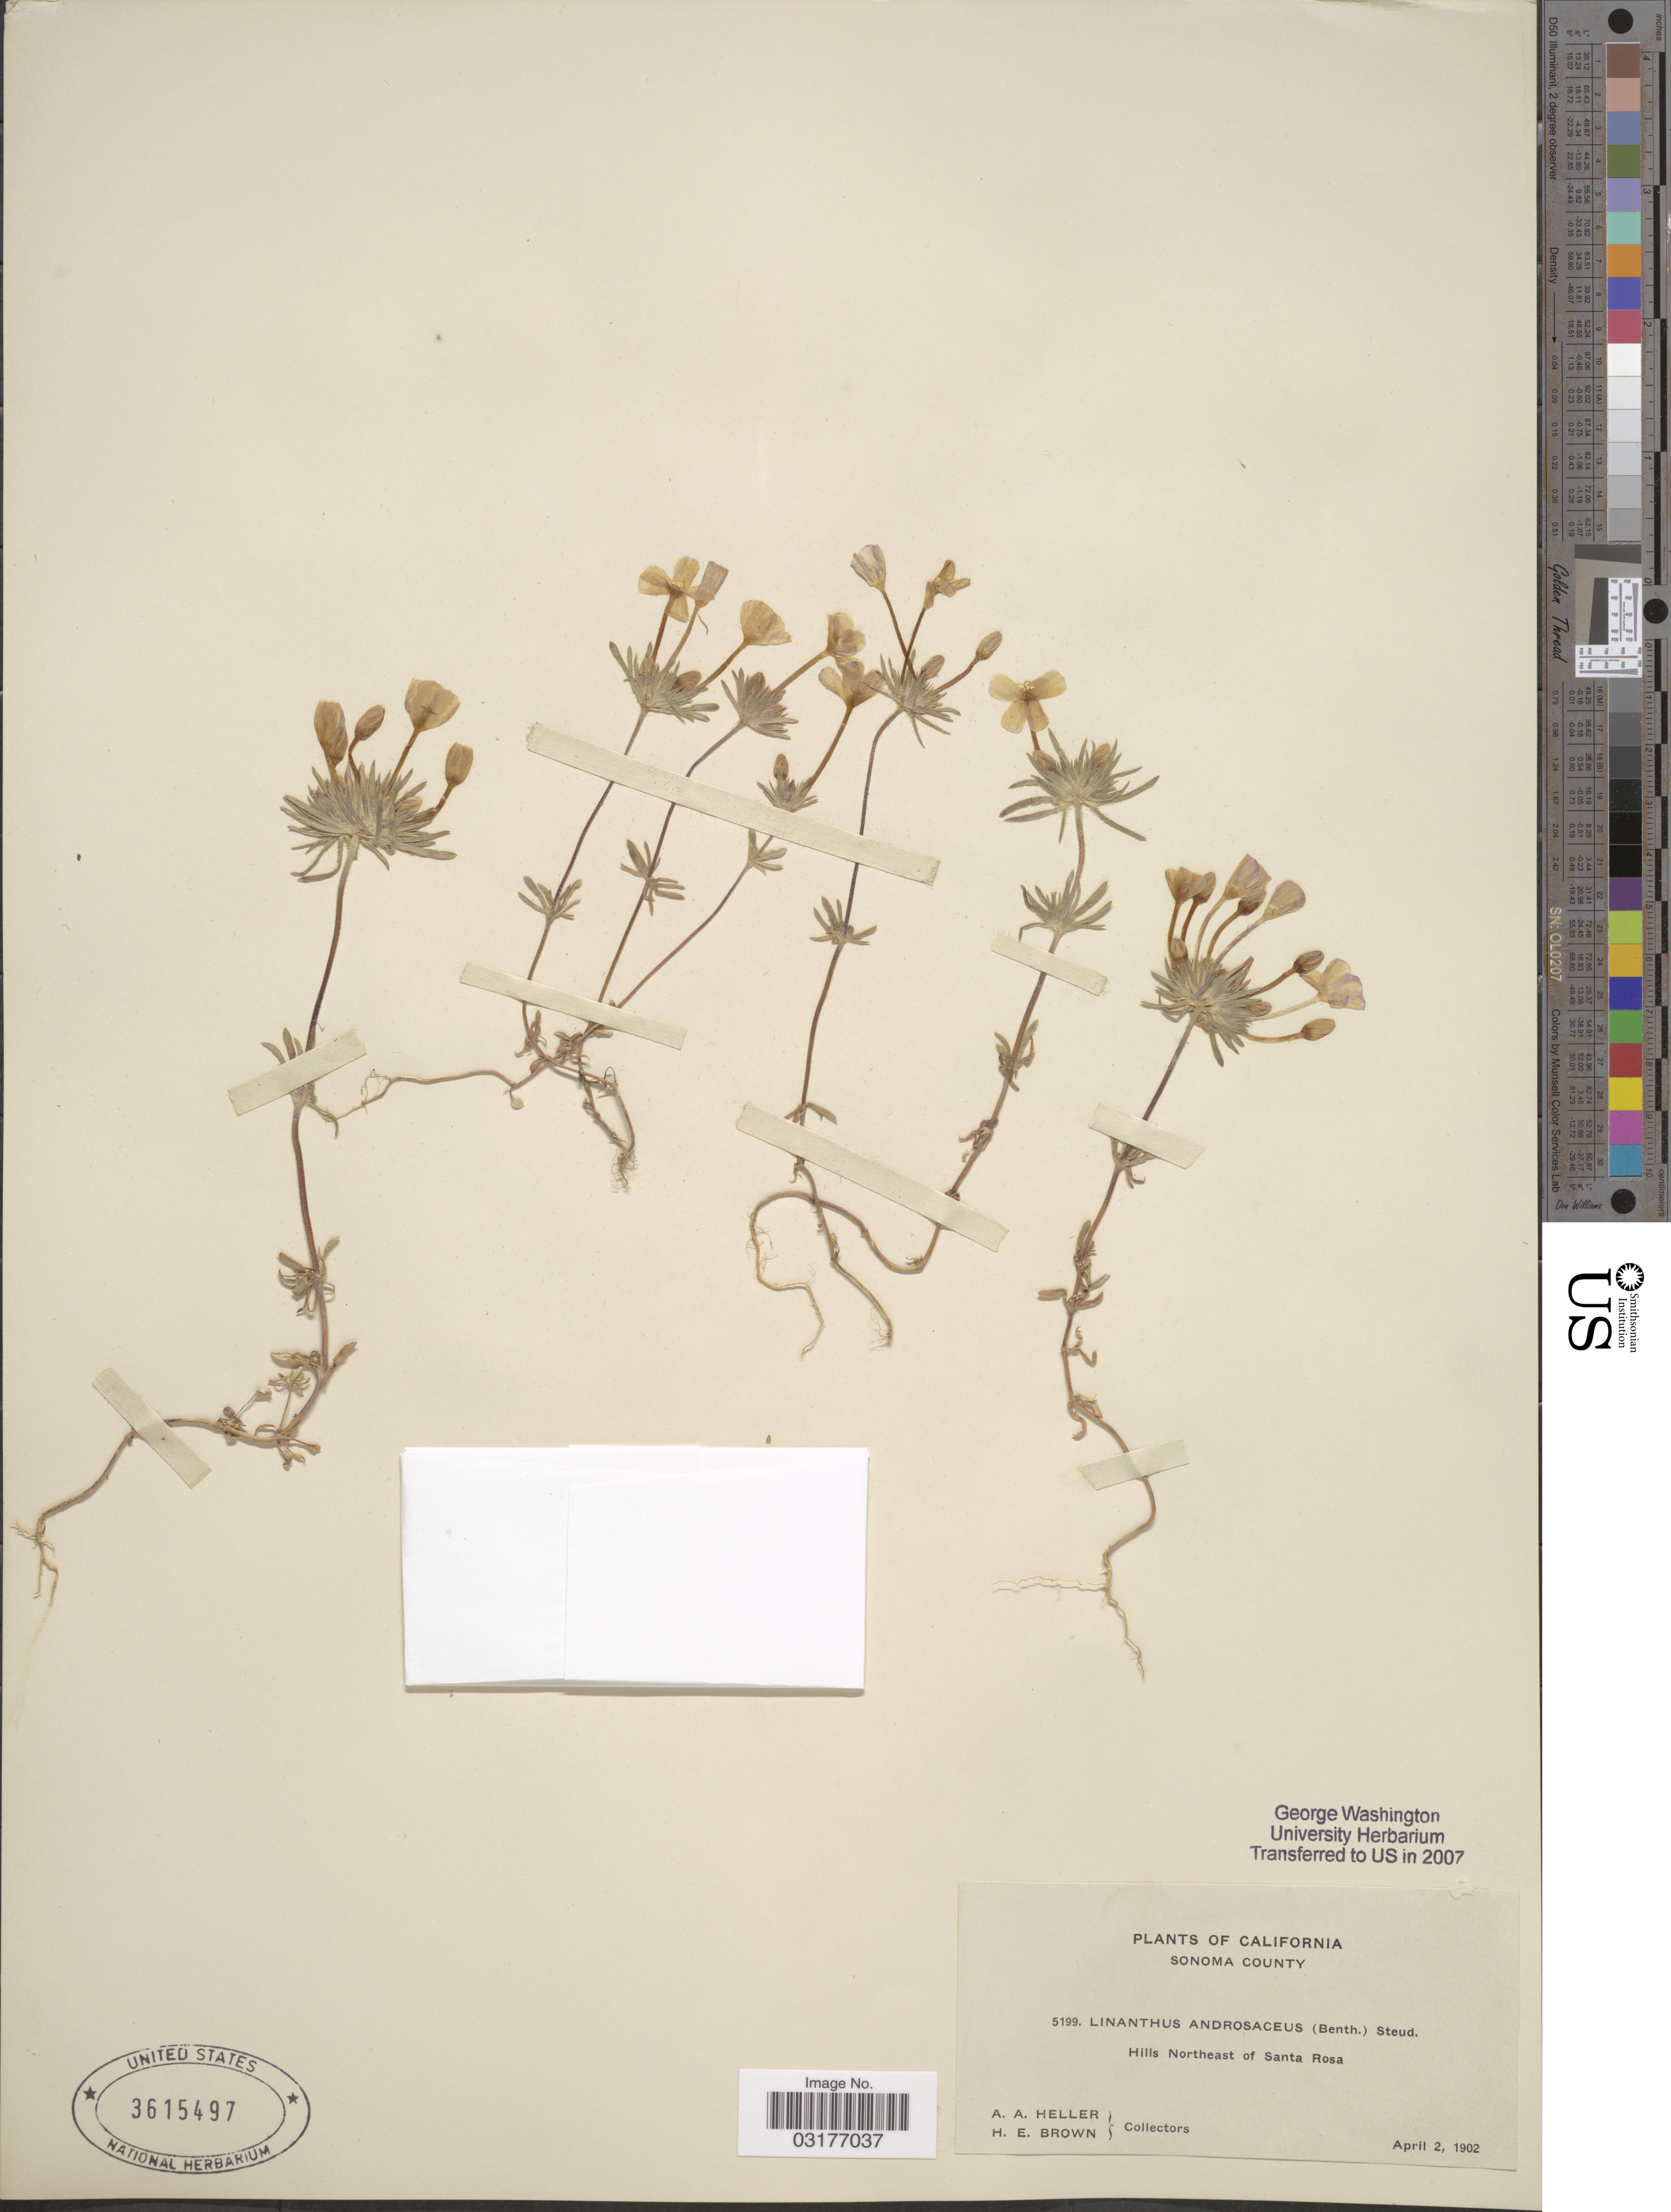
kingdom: Plantae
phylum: Tracheophyta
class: Magnoliopsida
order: Ericales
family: Polemoniaceae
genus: Leptosiphon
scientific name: Leptosiphon androsaceus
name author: Benth.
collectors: A. A. Heller & H. E. Brown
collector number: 5199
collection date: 1902-04-02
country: United States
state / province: California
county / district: Sonoma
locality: Sonoma County. Hills Northeast of Santa Rosa.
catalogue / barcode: US 3615497